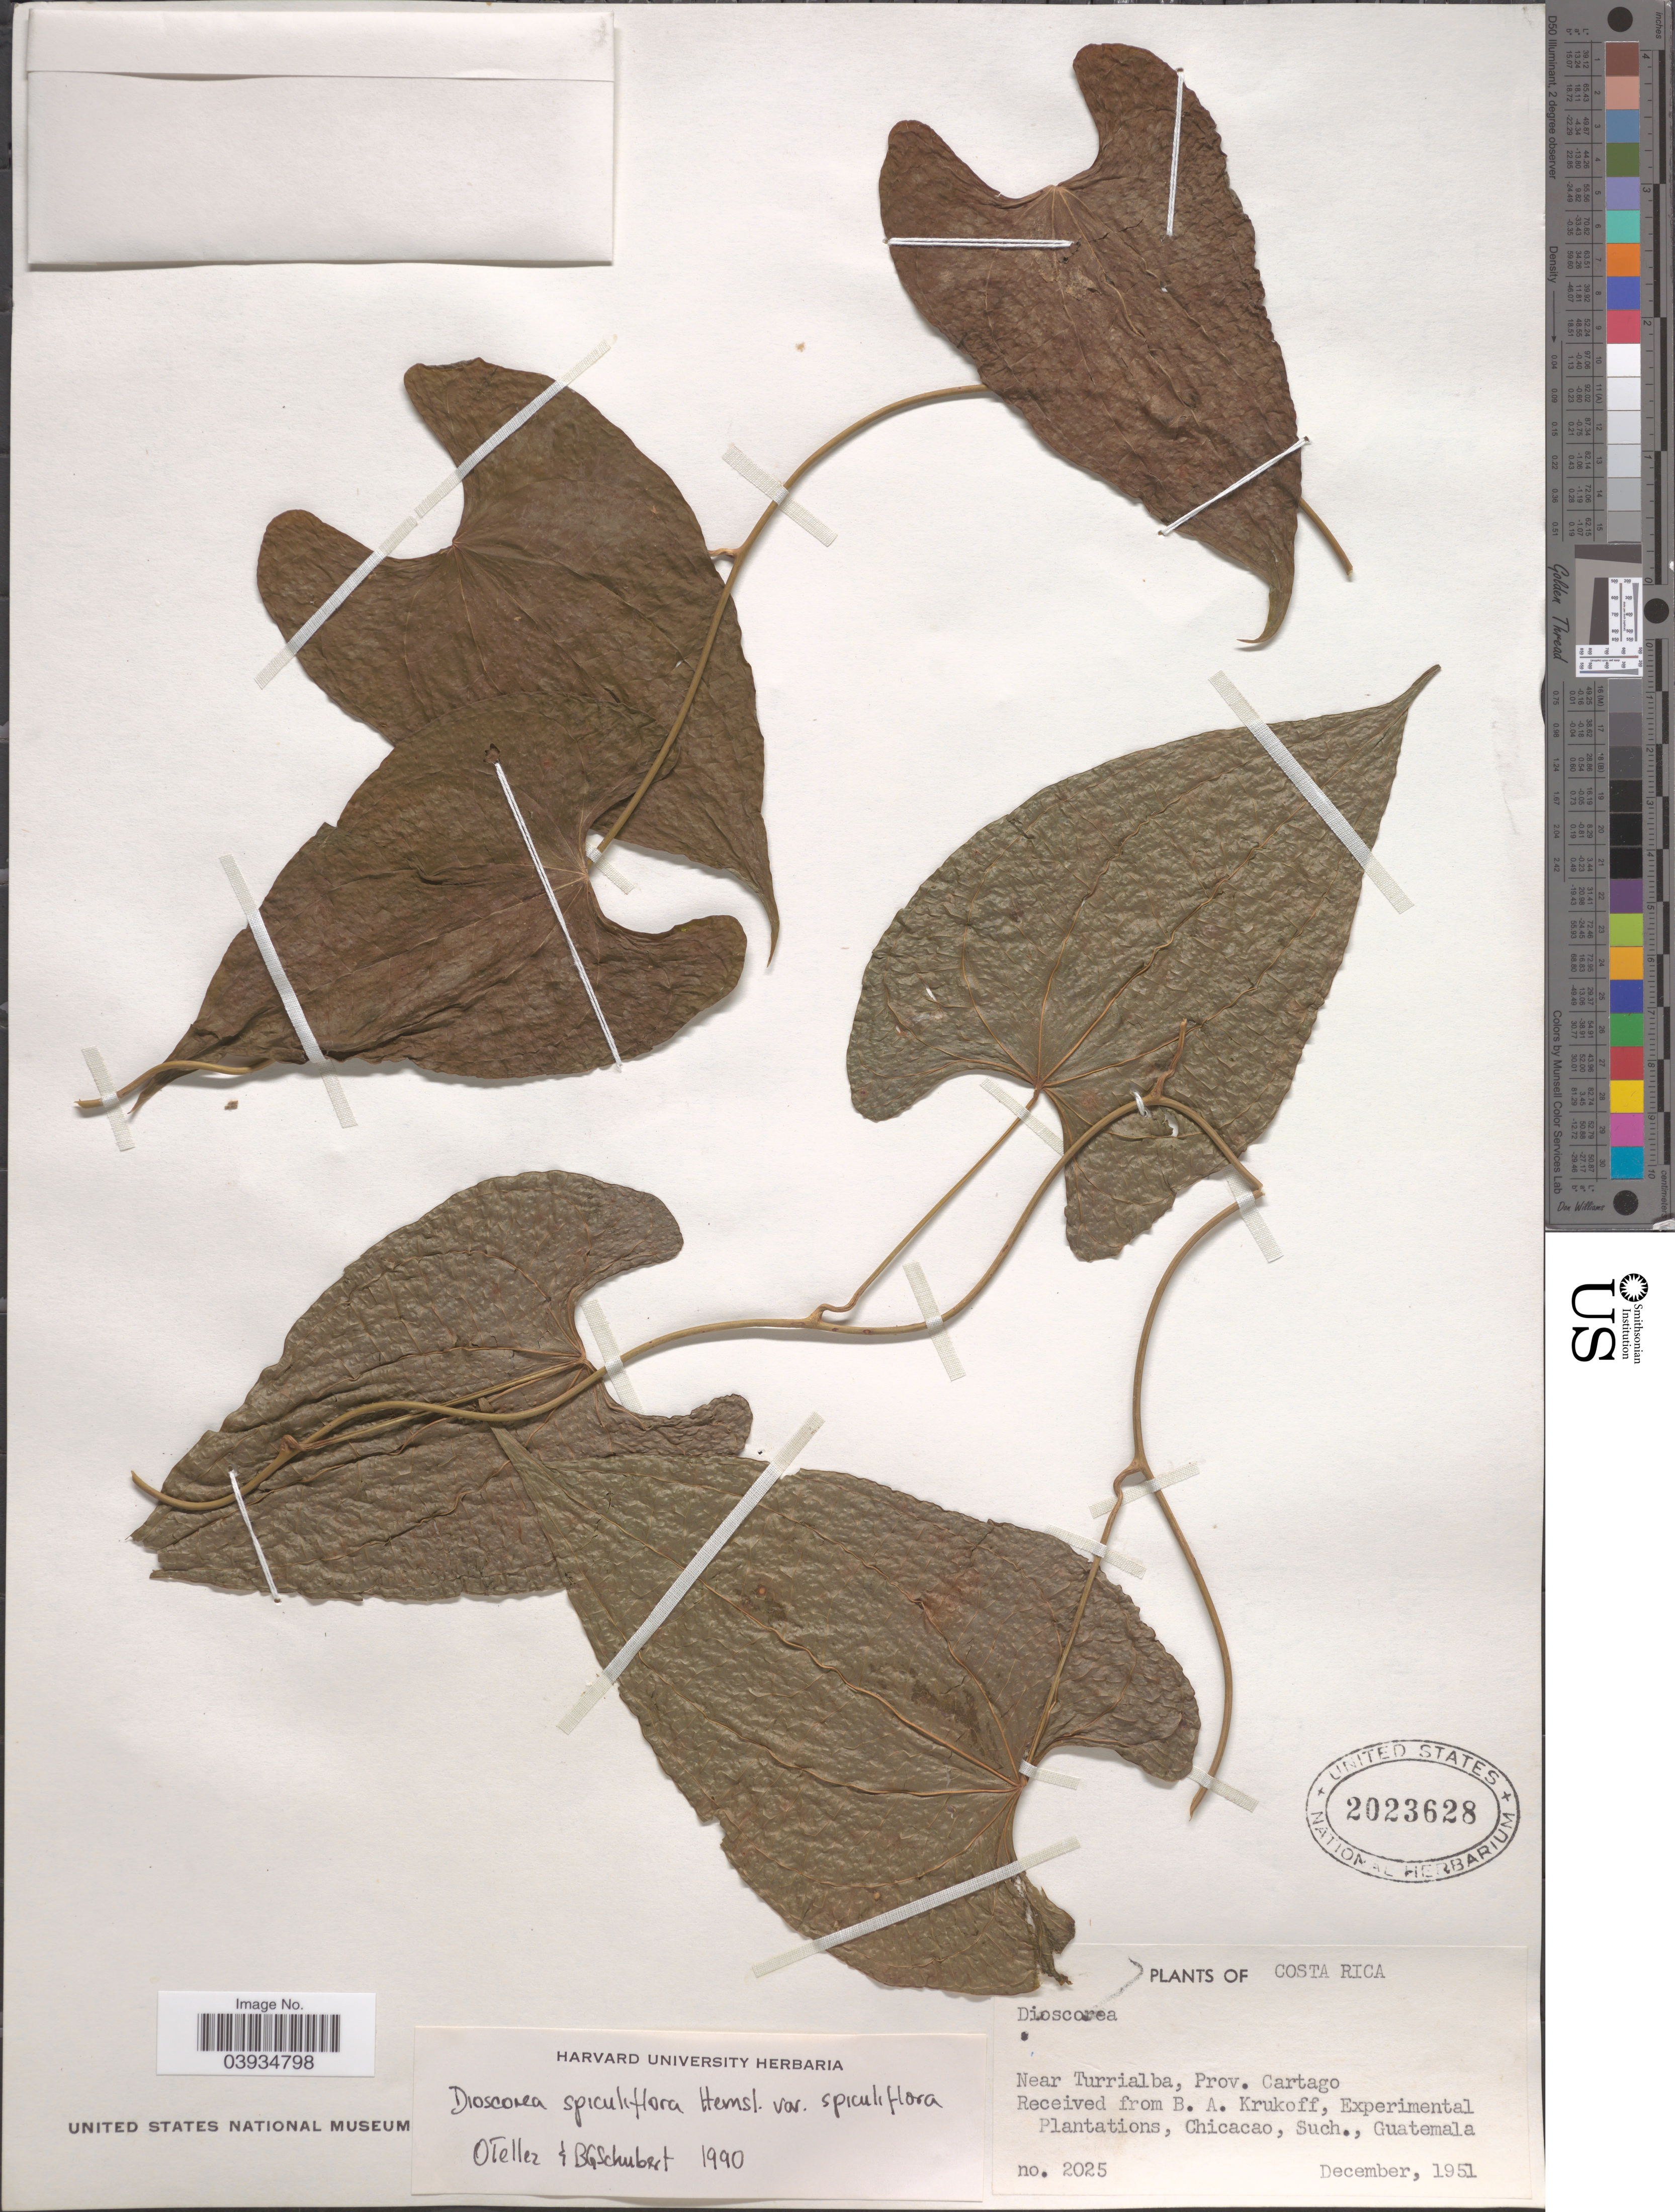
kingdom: Plantae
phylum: Tracheophyta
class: Liliopsida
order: Dioscoreales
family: Dioscoreaceae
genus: Dioscorea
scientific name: Dioscorea spiculiflora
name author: Hemsl.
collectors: B. A. Krukoff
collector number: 2025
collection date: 1951-12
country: Costa Rica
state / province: Cartago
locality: Near Turrialba.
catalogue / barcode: US 2023628